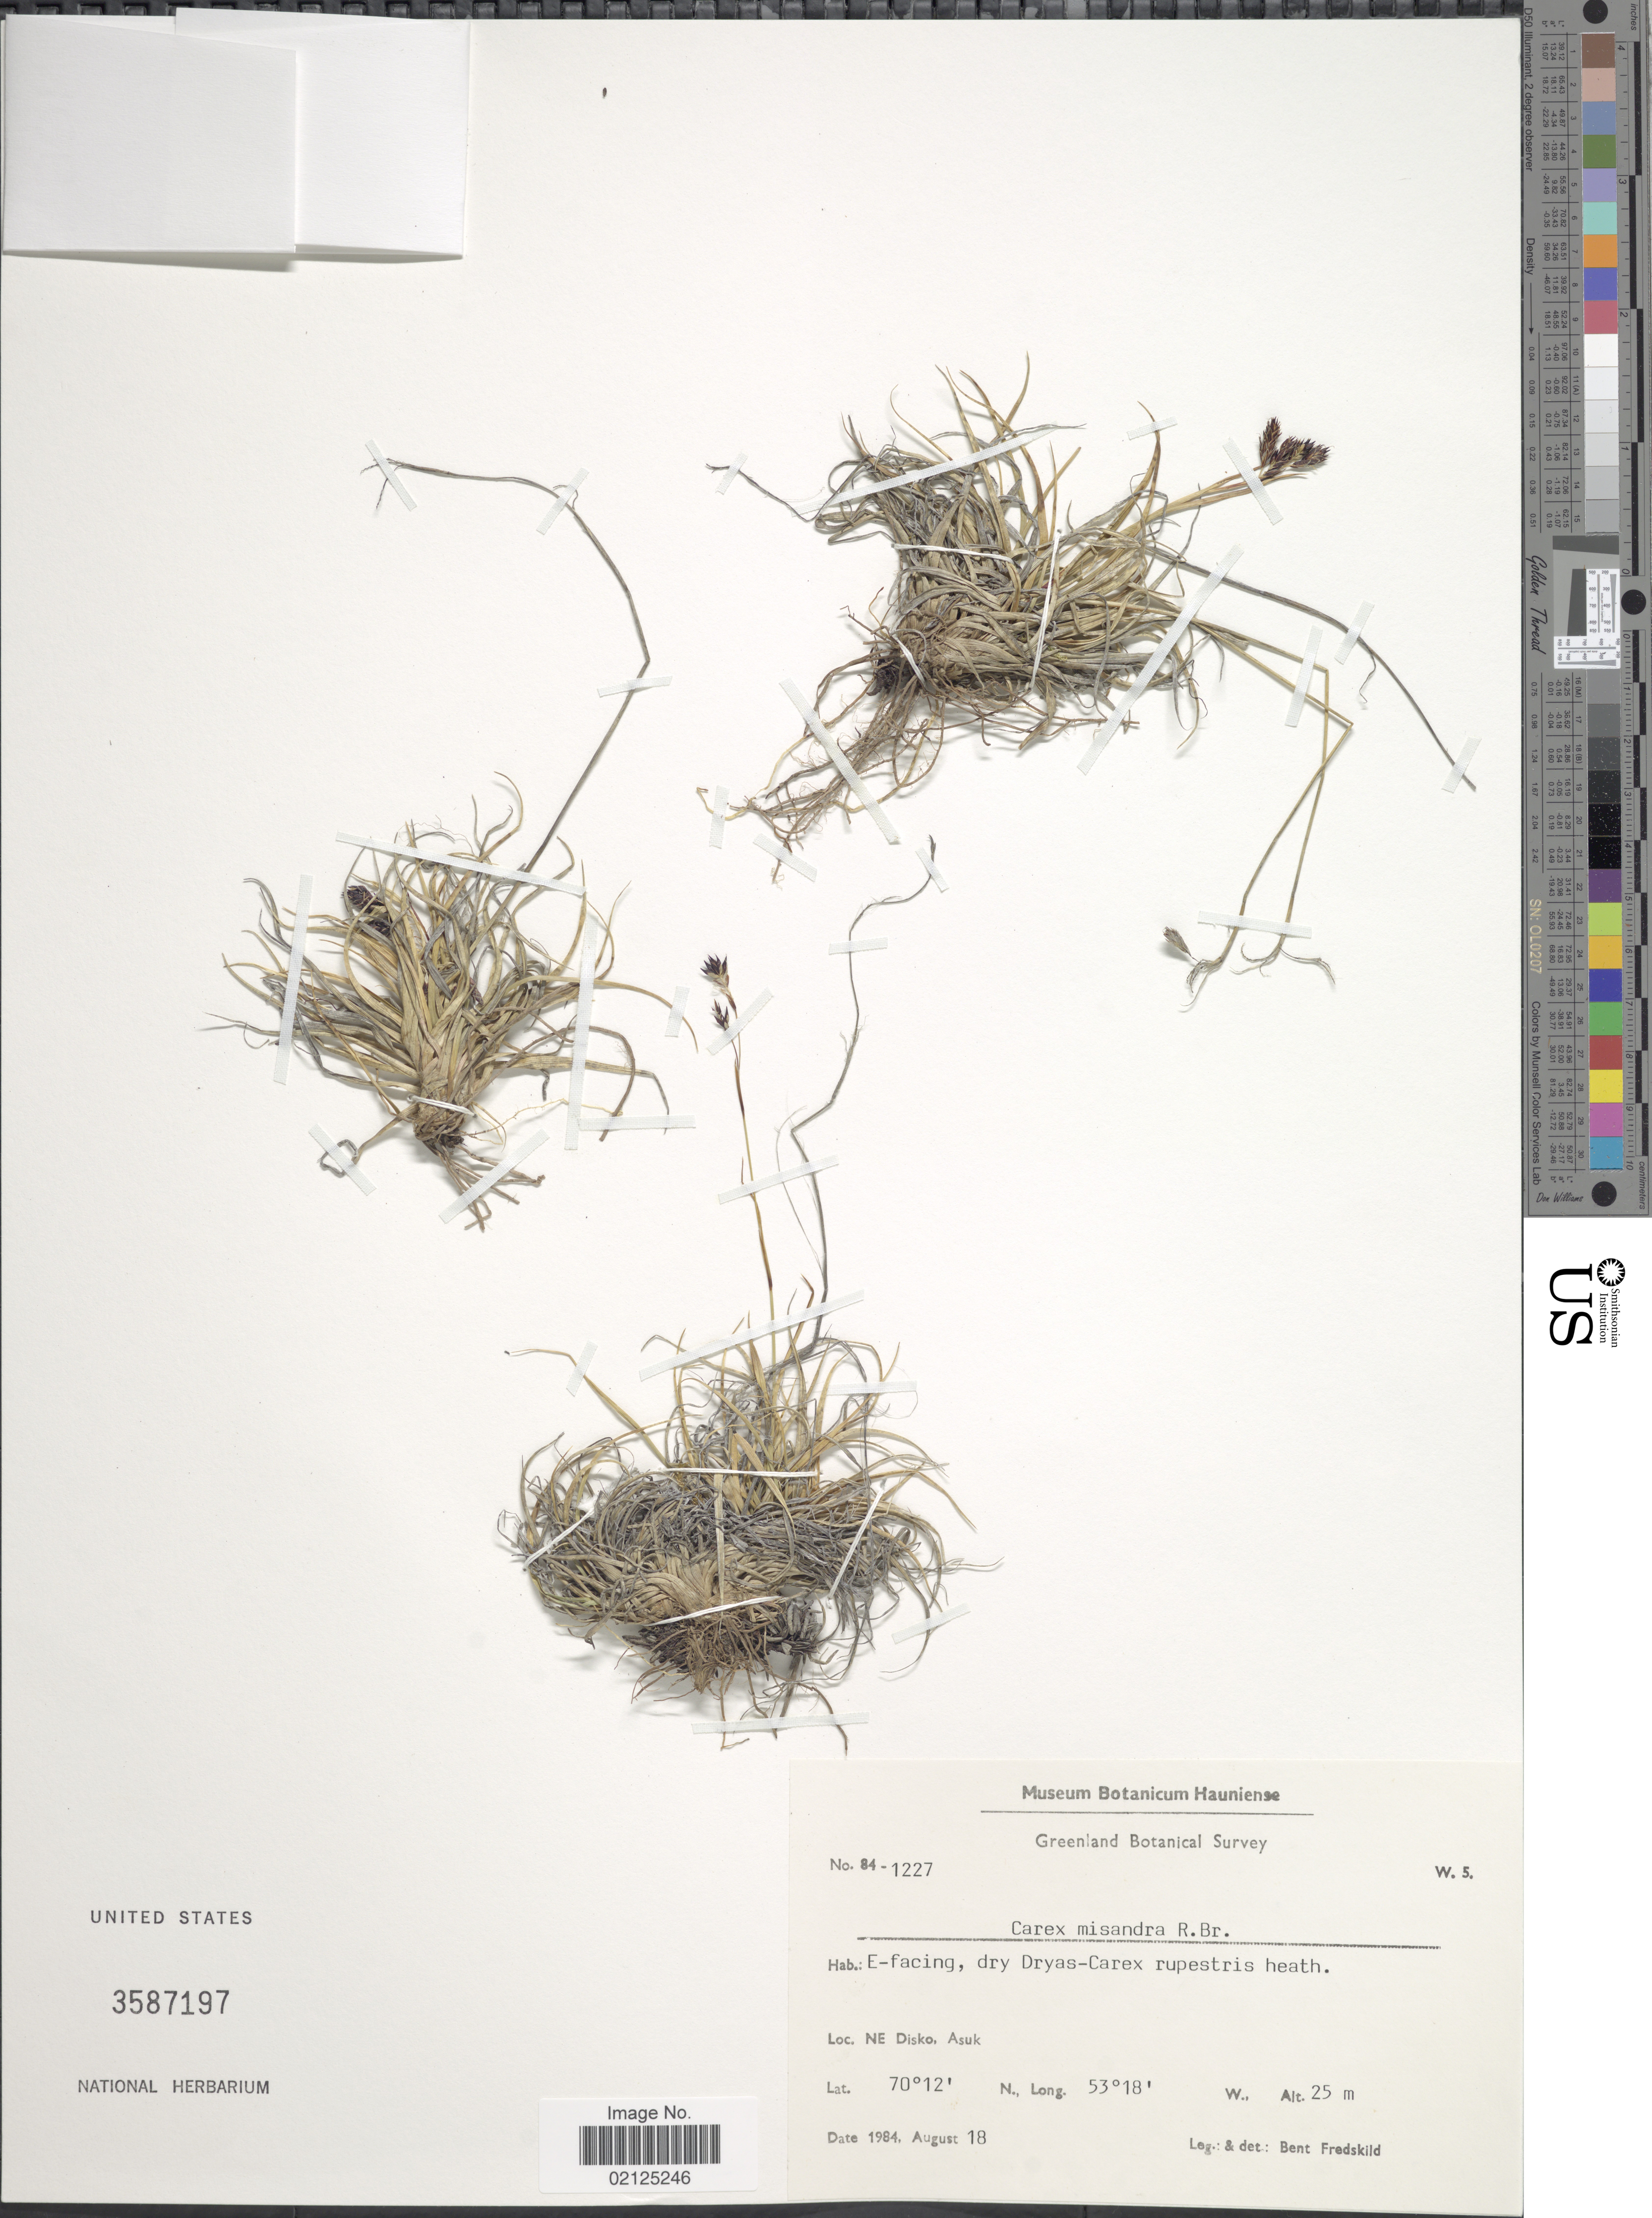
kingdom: Plantae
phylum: Tracheophyta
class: Liliopsida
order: Poales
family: Cyperaceae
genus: Carex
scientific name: Carex fuliginosa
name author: Schkuhr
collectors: B. Fredskild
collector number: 84-1227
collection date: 1984-08-18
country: Greenland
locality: E-facing, dry Dryas-Carez rupestris heath, NE Disko, Asuk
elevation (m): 25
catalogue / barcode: US 3587197